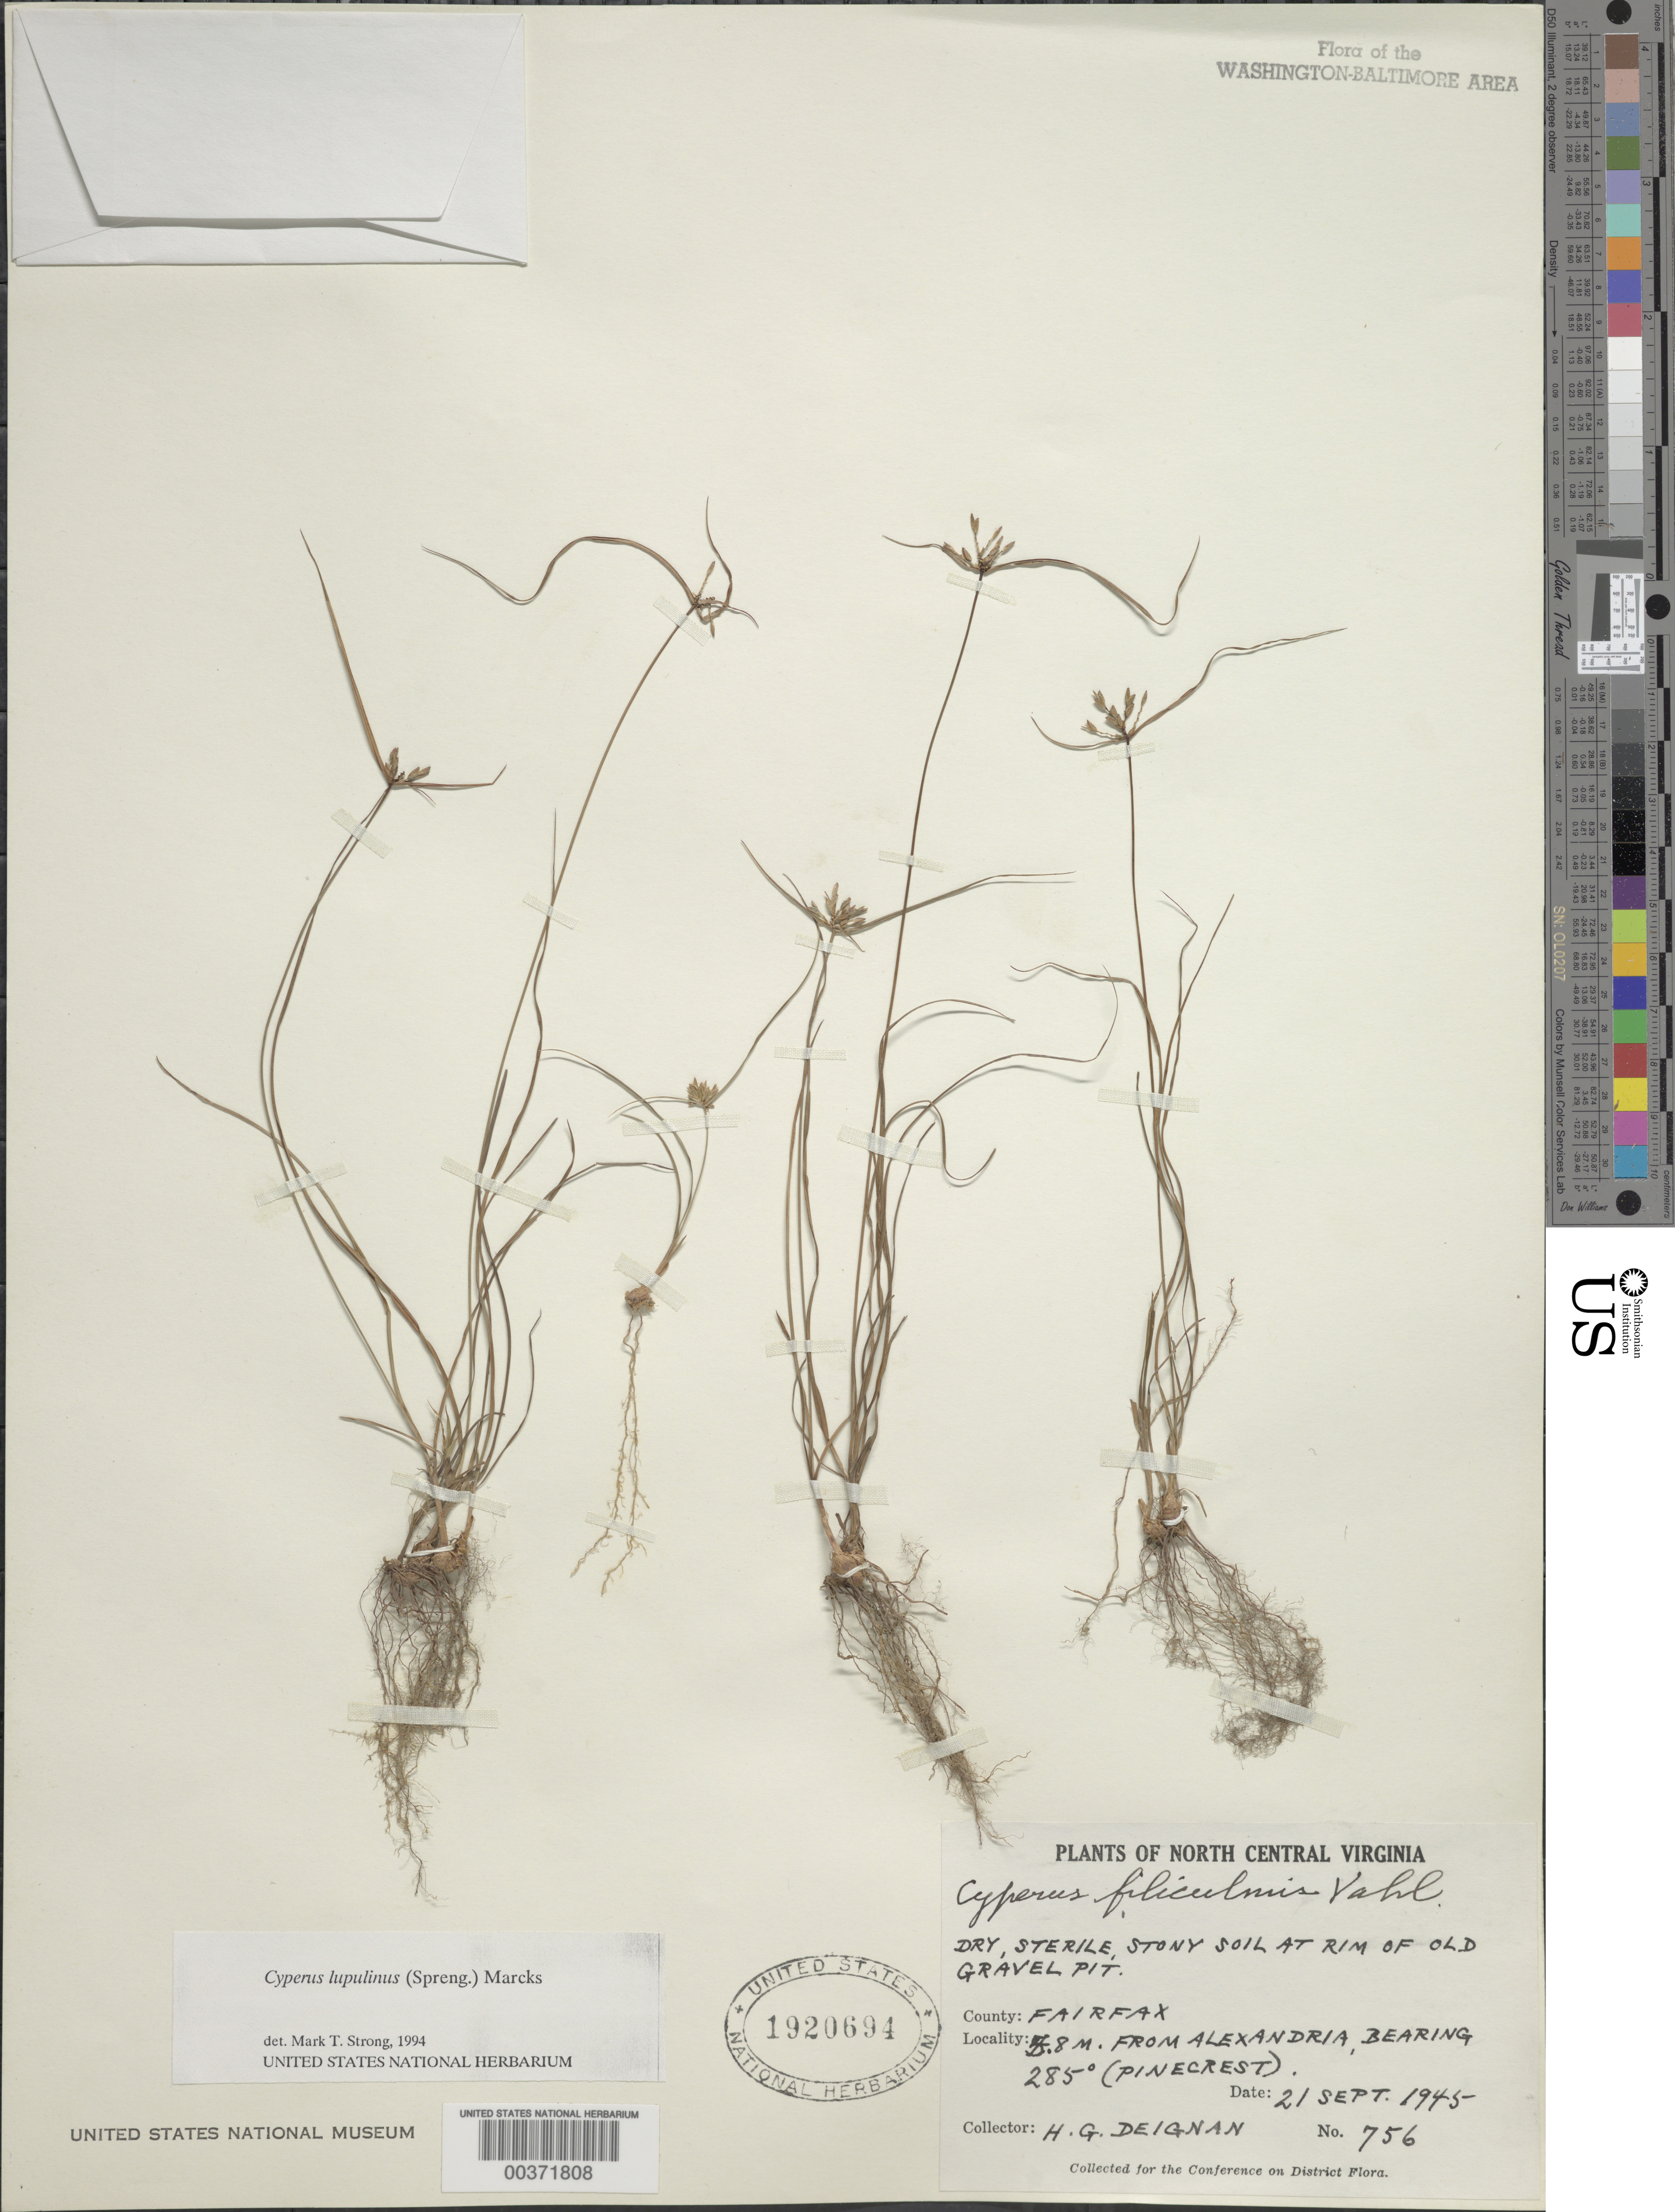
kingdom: Plantae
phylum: Tracheophyta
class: Liliopsida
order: Poales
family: Cyperaceae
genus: Cyperus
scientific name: Cyperus lupulinus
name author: (Spreng.) Marcks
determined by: O'Neill, Hugh T.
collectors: H. Deignan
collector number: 756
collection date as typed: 21 Sep 1945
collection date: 1945-09-21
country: United States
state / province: Virginia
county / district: Fairfax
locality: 4.8 mi. from Alexandria, Bearing 285 (Pinecrest)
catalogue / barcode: US 1920694